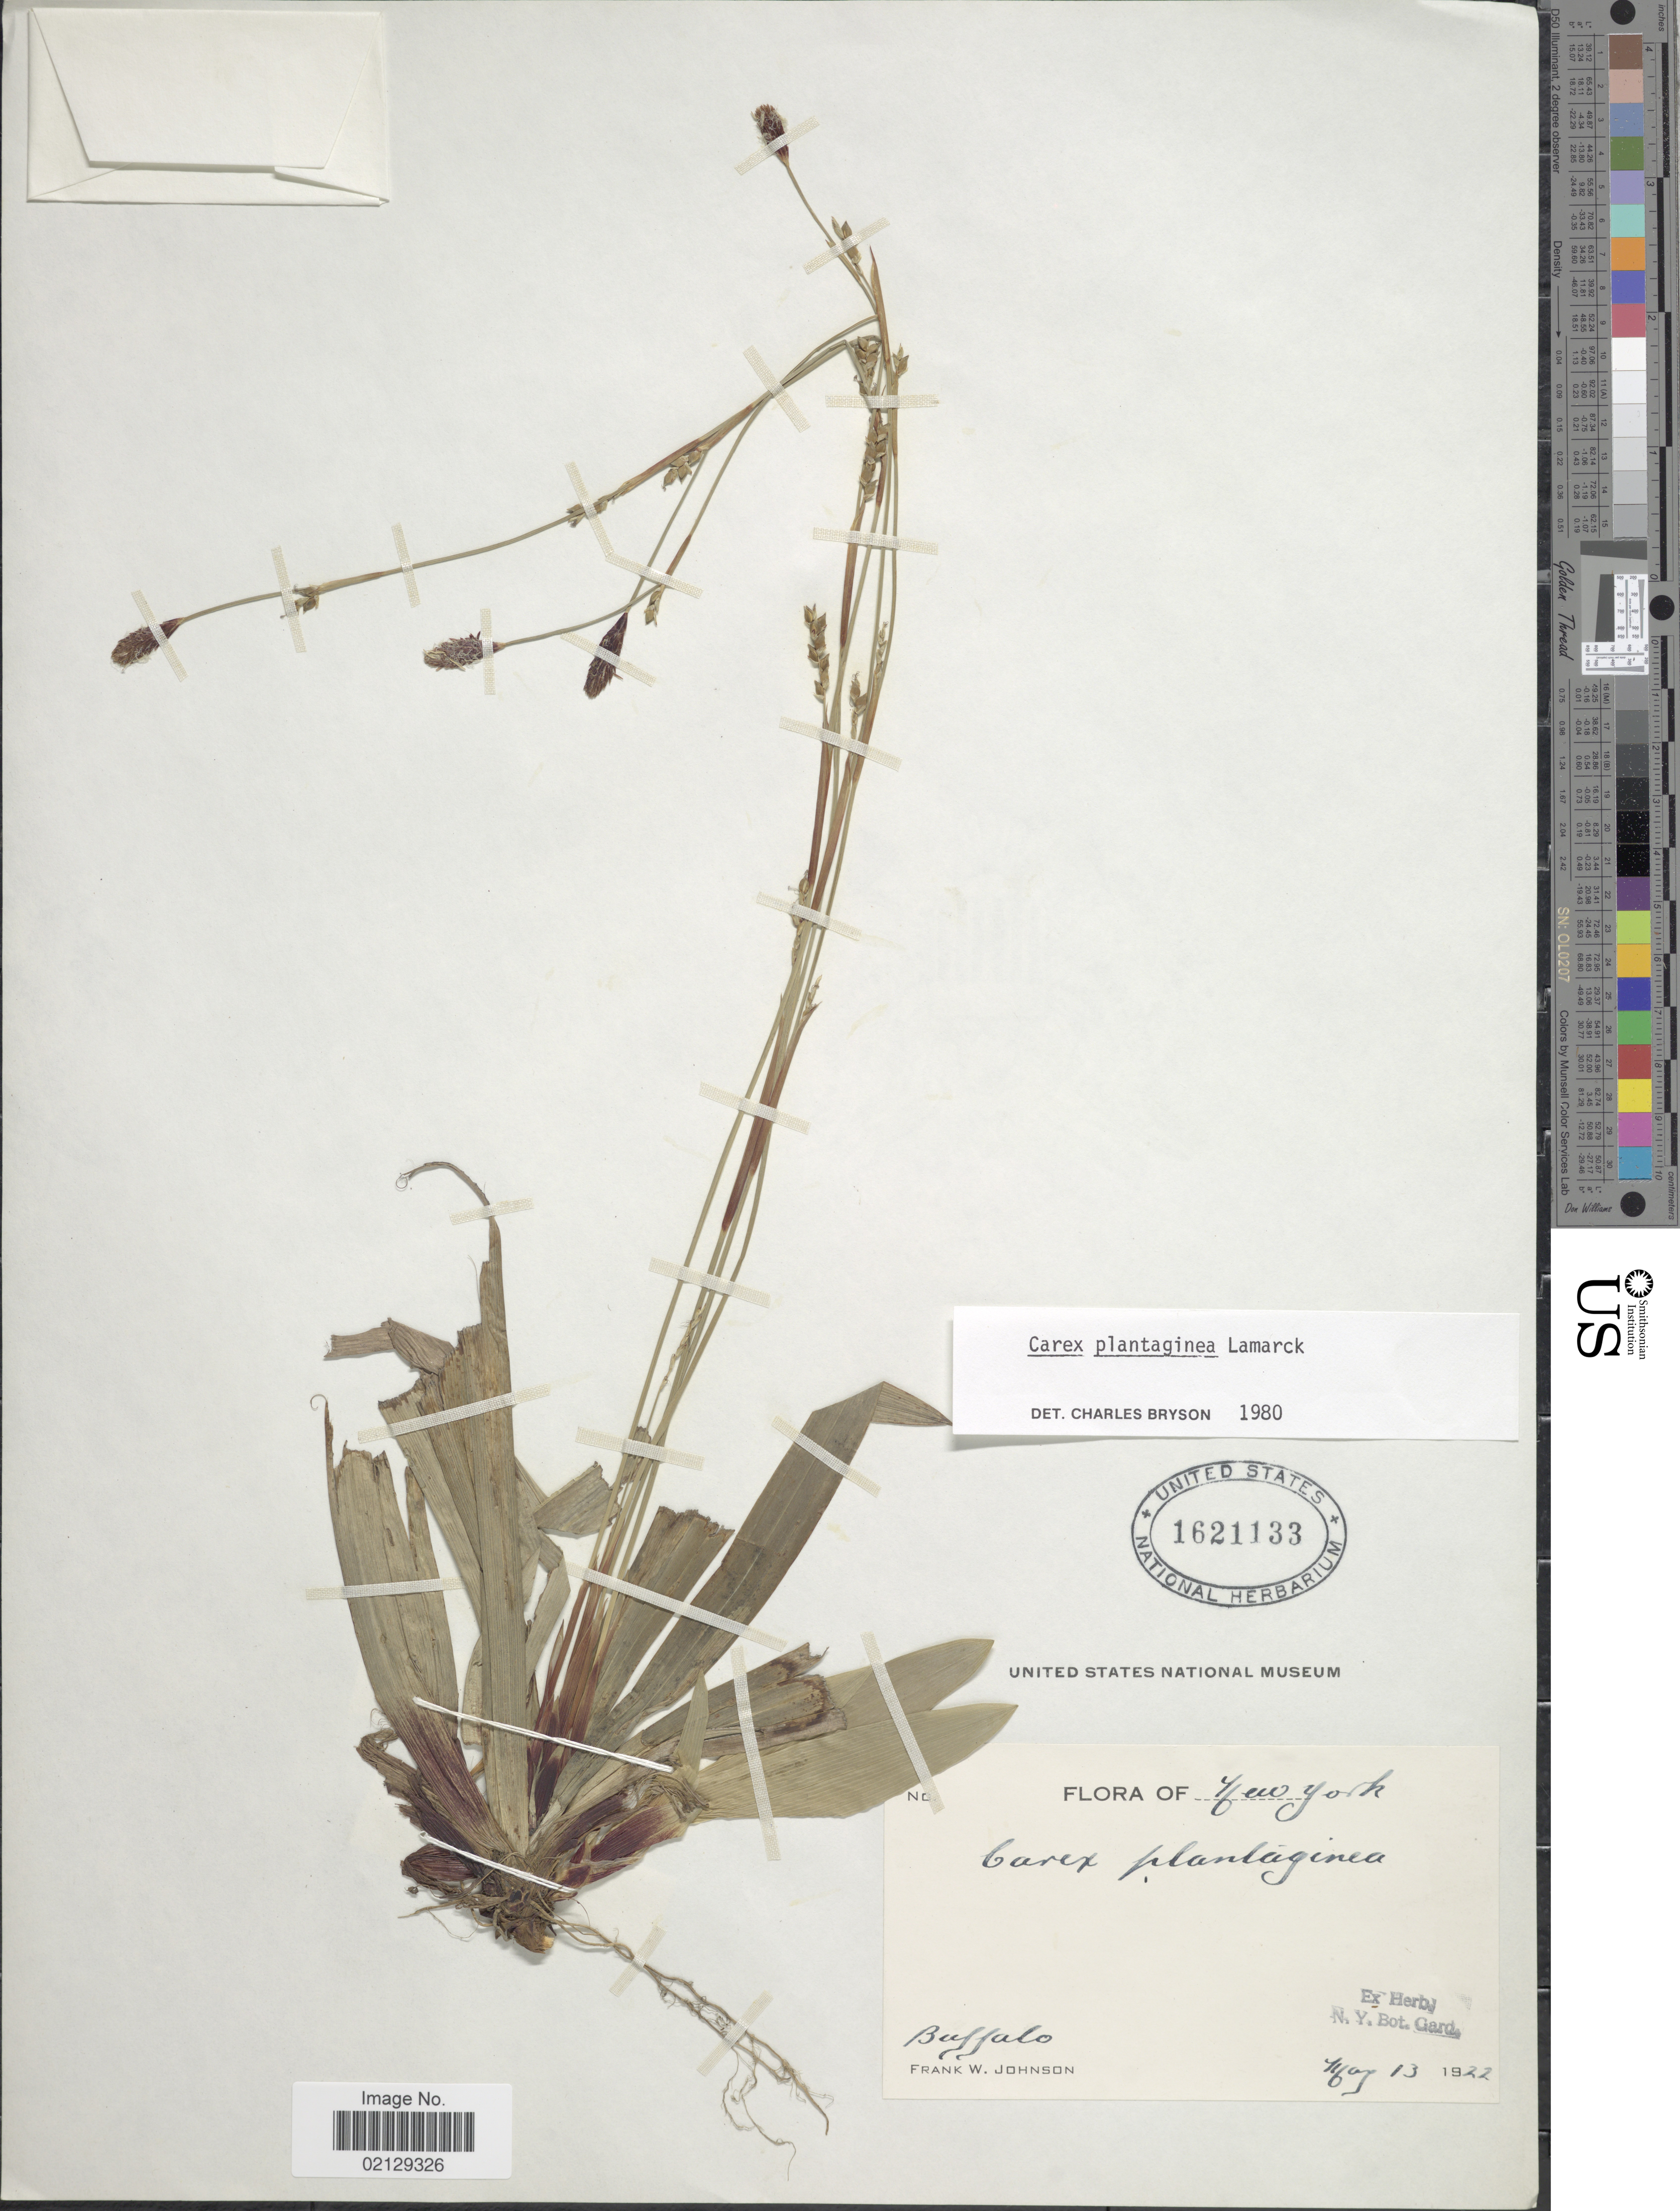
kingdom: Plantae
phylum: Tracheophyta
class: Liliopsida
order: Poales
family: Cyperaceae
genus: Carex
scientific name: Carex plantaginea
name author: Lam.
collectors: F. W. Johnson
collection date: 1922-05-13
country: United States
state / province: New York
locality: Buffalo, New York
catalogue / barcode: US 1621133